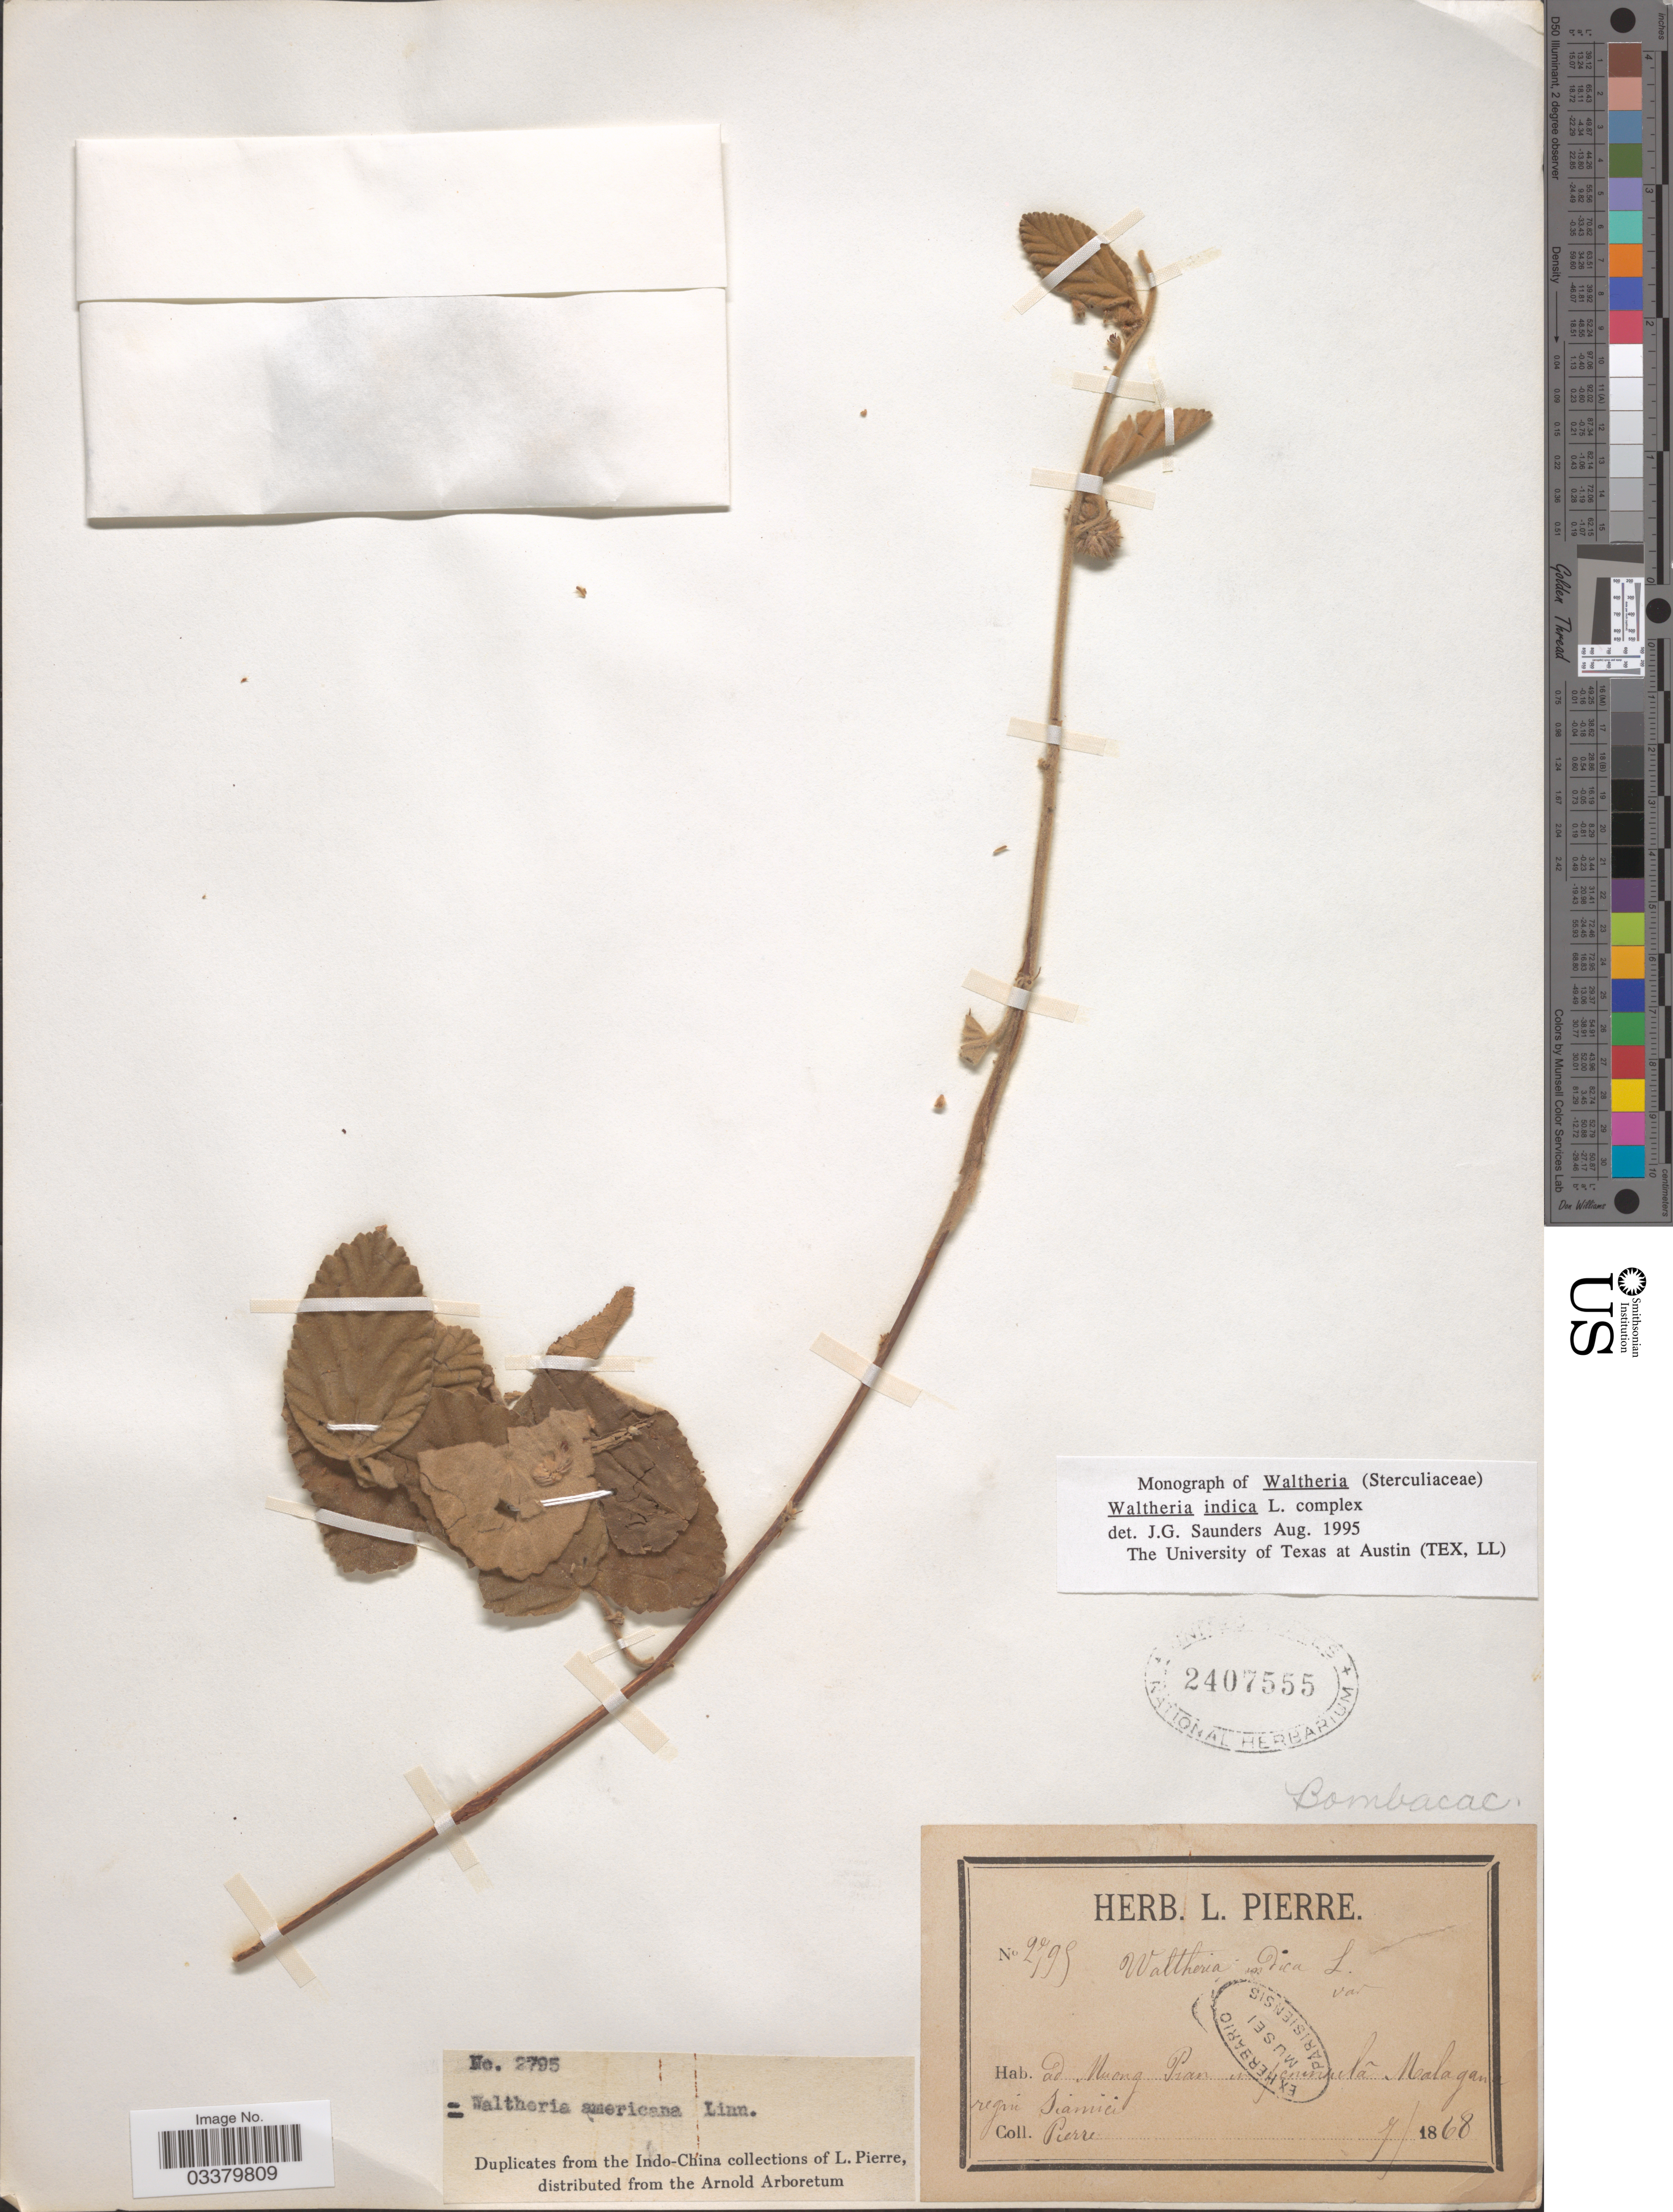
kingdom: Plantae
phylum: Tracheophyta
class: Magnoliopsida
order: Malvales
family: Malvaceae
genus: Waltheria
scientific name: Waltheria indica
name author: L.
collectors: L. Pierre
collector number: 2795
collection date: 1868-07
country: Thailand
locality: Ad Muang Pran in peninsulã Malagane regni Siamici [At Pran Buri in Malay peninsula, Siamese kingdom]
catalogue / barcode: US 2407555